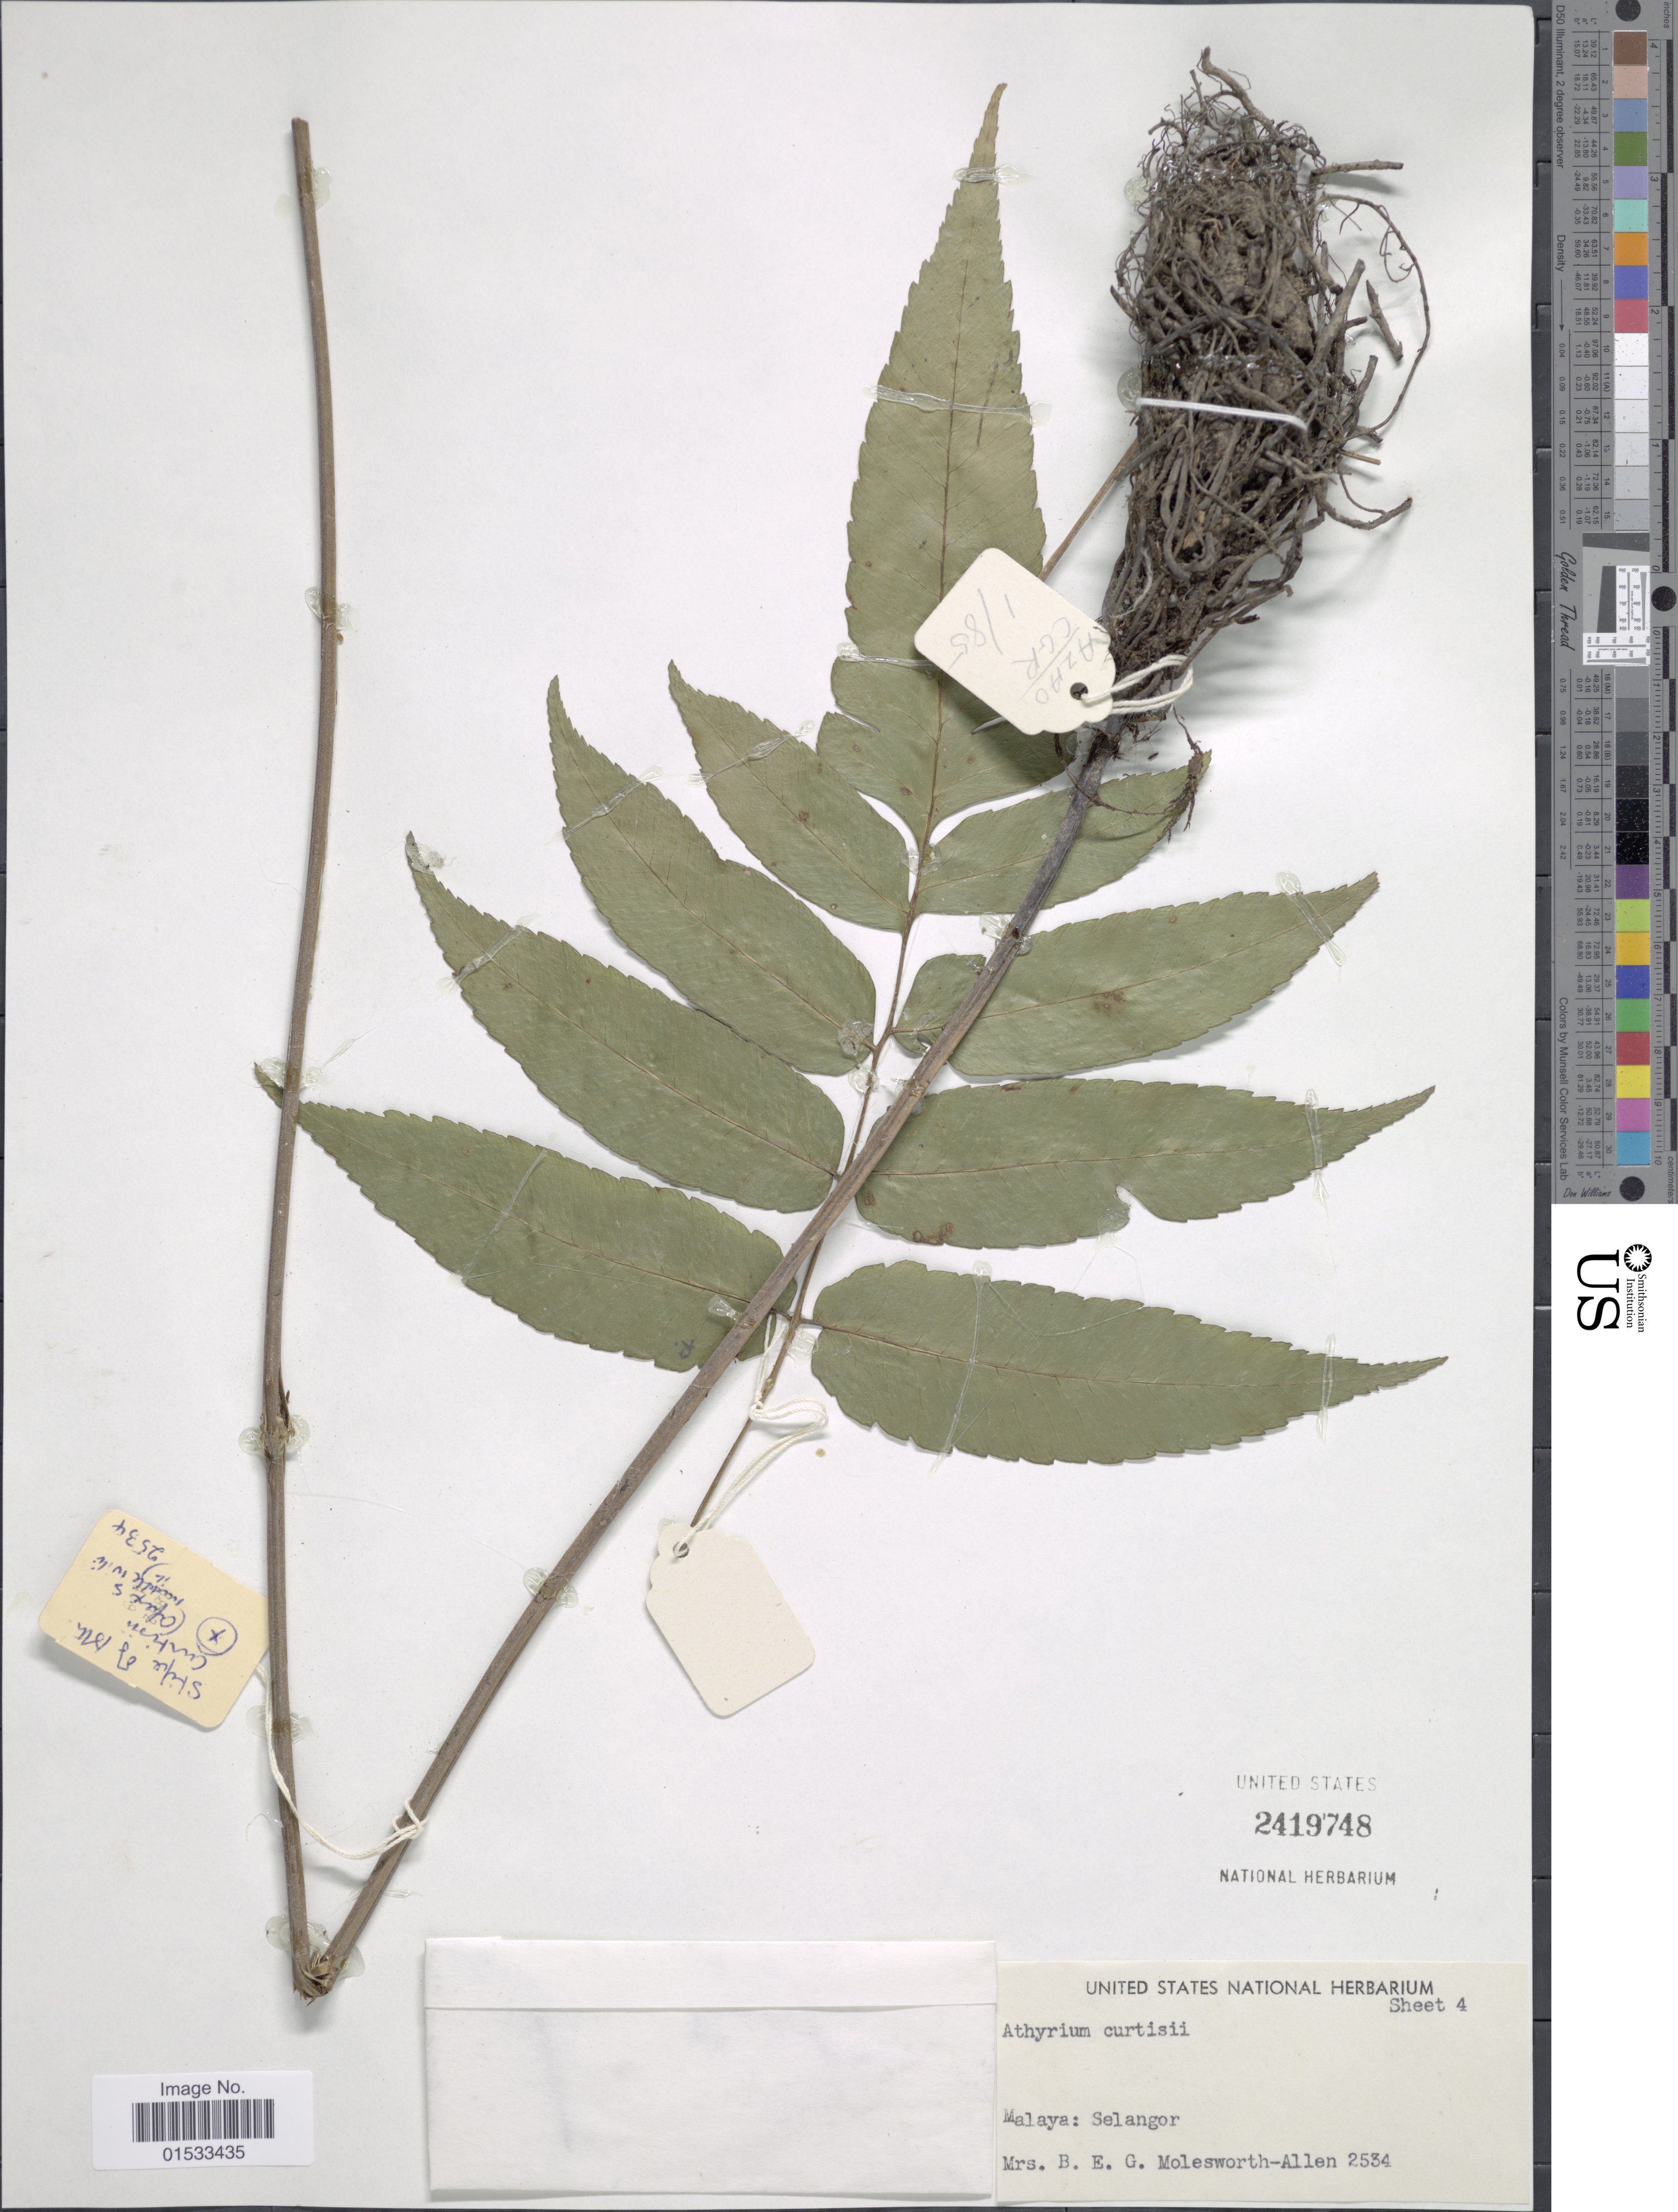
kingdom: Plantae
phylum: Tracheophyta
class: Polypodiopsida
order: Polypodiales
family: Athyriaceae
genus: Diplazium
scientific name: Diplazium curtisii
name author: (Holttum) Holttum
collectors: B. E. G. Molesworth-Allen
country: Malaysia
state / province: Selangor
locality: Malaya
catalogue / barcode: US 2419748